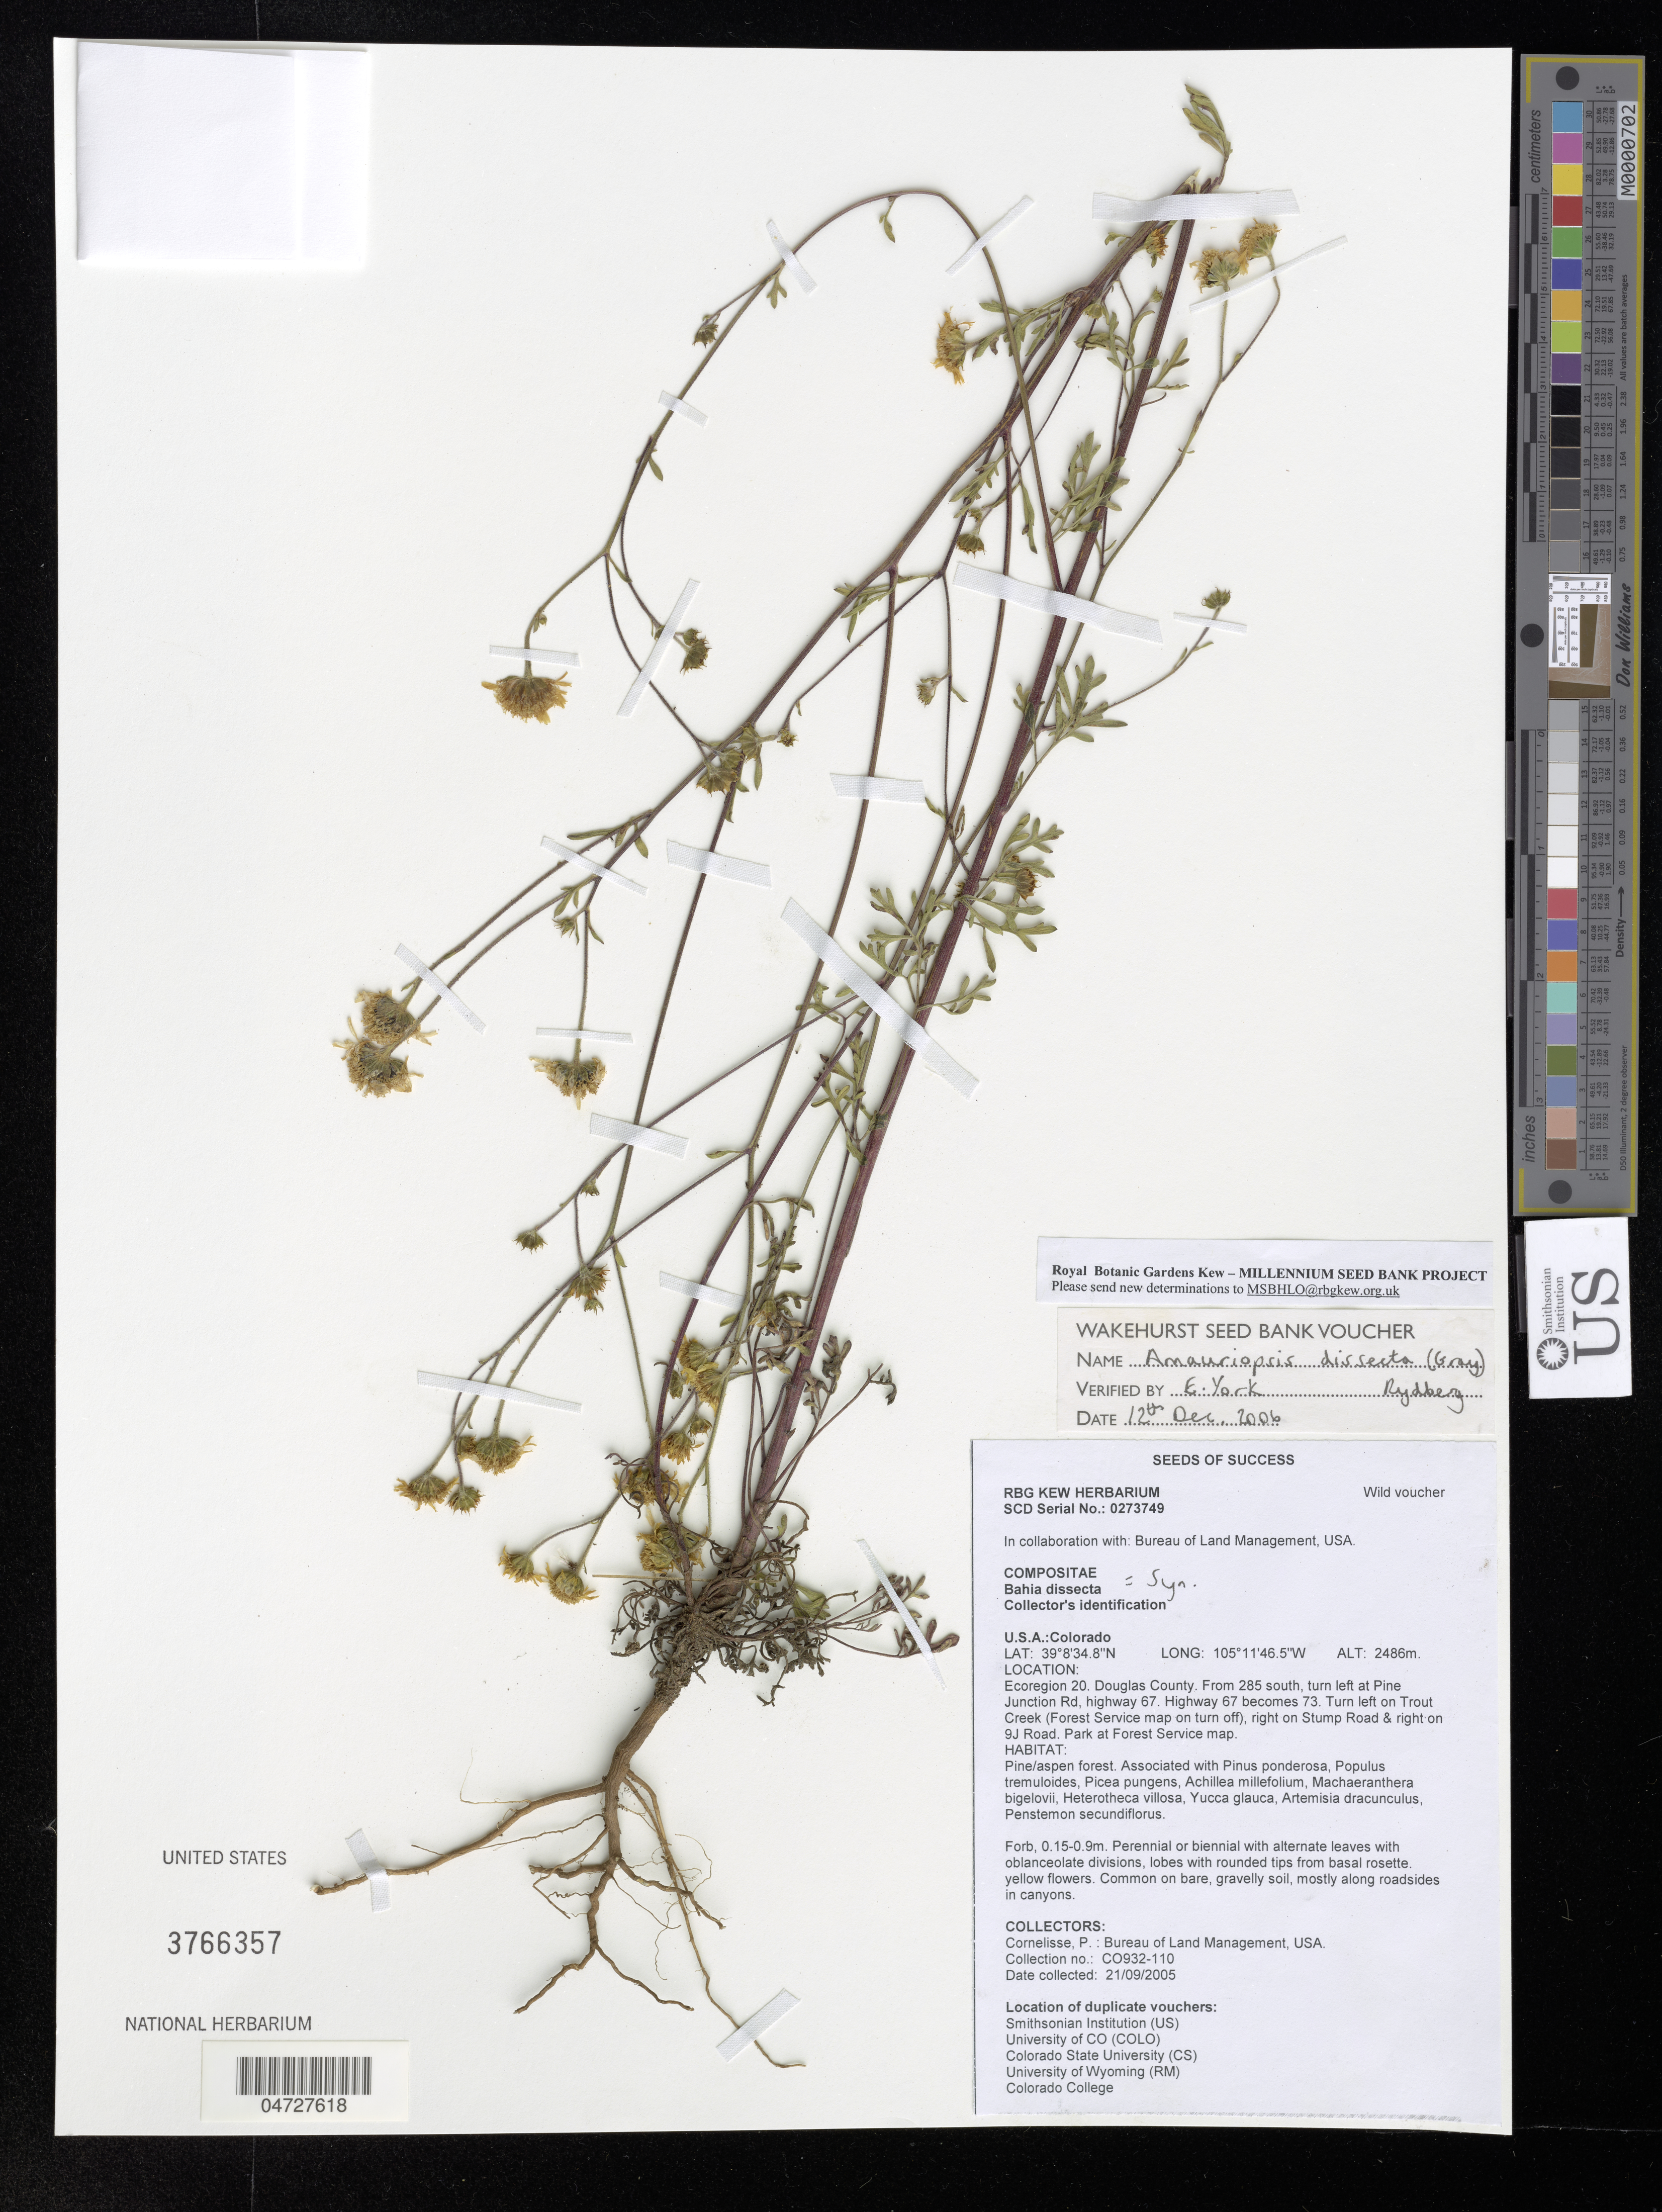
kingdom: Plantae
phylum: Tracheophyta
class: Magnoliopsida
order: Asterales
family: Asteraceae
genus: Amauriopsis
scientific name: Amauriopsis dissecta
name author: (A. Gray) Rydb.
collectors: P. Cornelisse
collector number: CO932-110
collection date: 2005-09-21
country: United States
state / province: Colorado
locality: Ecoregion 20. Douglas County. From 285 south, turn left at Pine Junction Rd, highway 67. Highway 67 becomes 73. Turn left on Trout Creek (Forest Service map on turn off), right on Stump Road & right on 9J Road. Park at Forest Service map.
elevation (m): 2486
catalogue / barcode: US 3766357